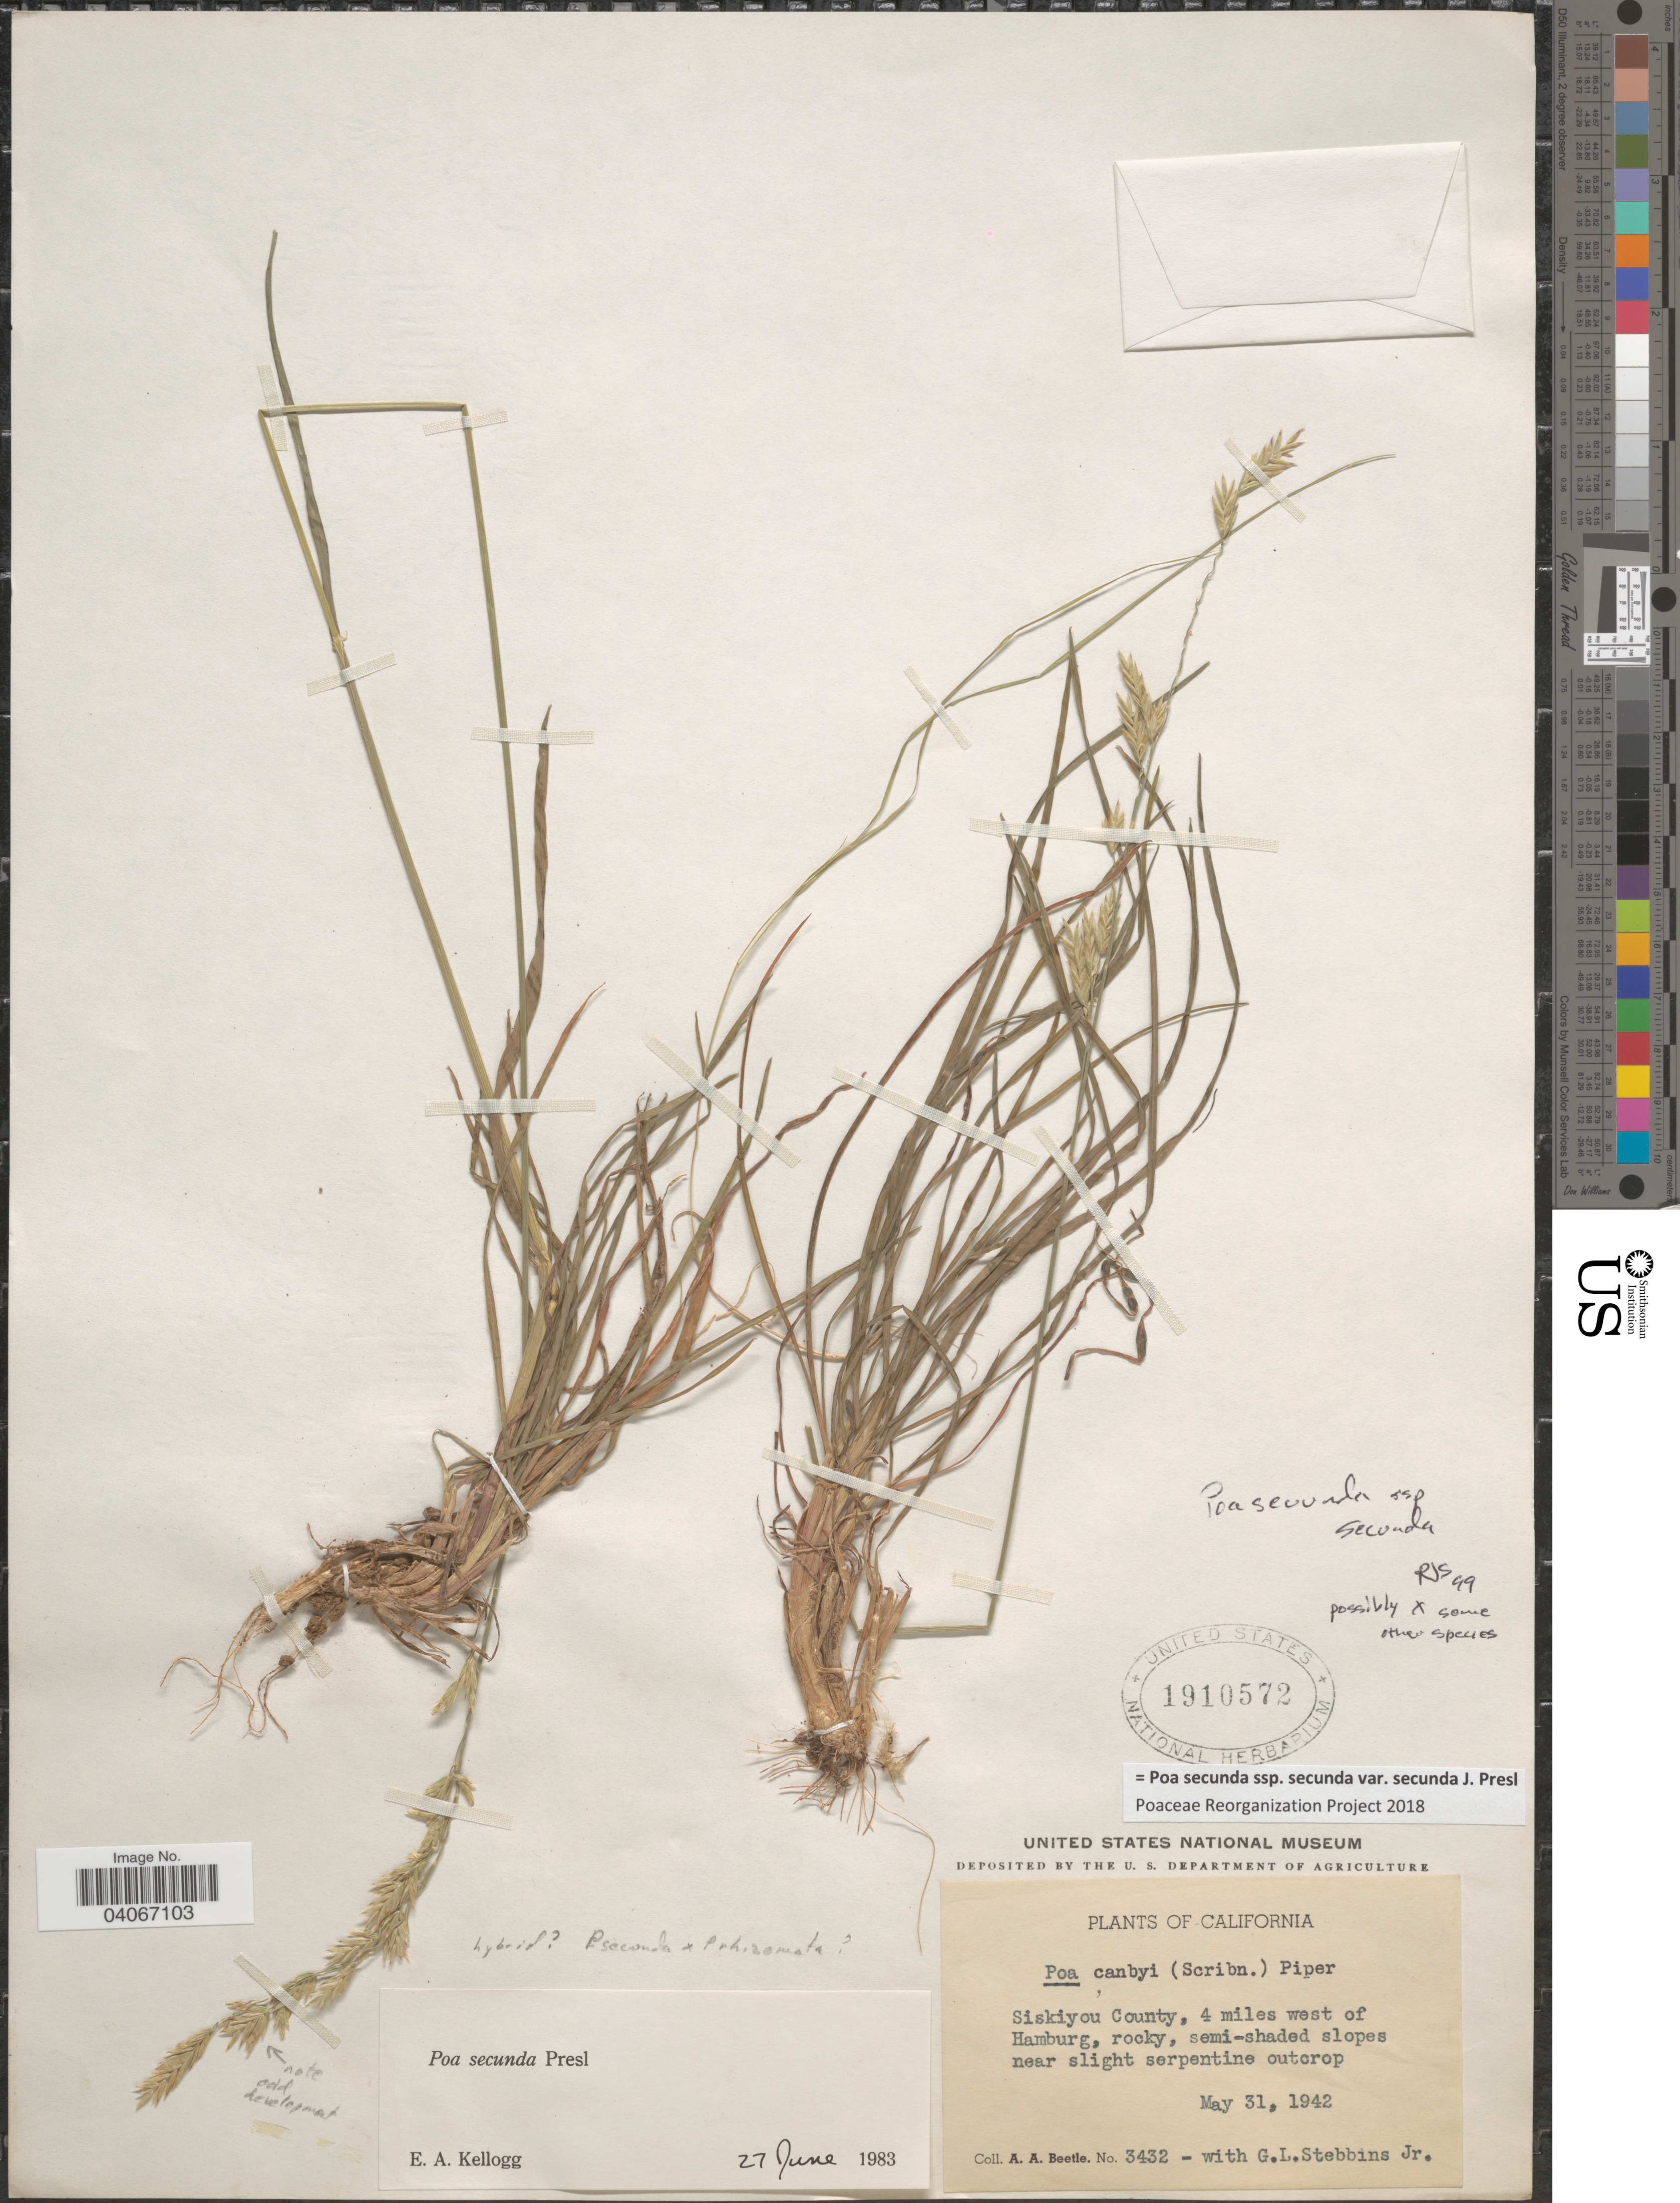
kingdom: Plantae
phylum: Tracheophyta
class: Liliopsida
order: Poales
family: Poaceae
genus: Poa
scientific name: Poa secunda subsp. secunda var. secunda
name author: J. Presl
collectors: A. A. Beetle & G. L. Stebbins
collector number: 3432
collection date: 1942-05-31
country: United States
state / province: California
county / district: Siskiyou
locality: Siskiyou County, 4 miles west of Hamburg.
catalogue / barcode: US 1910572